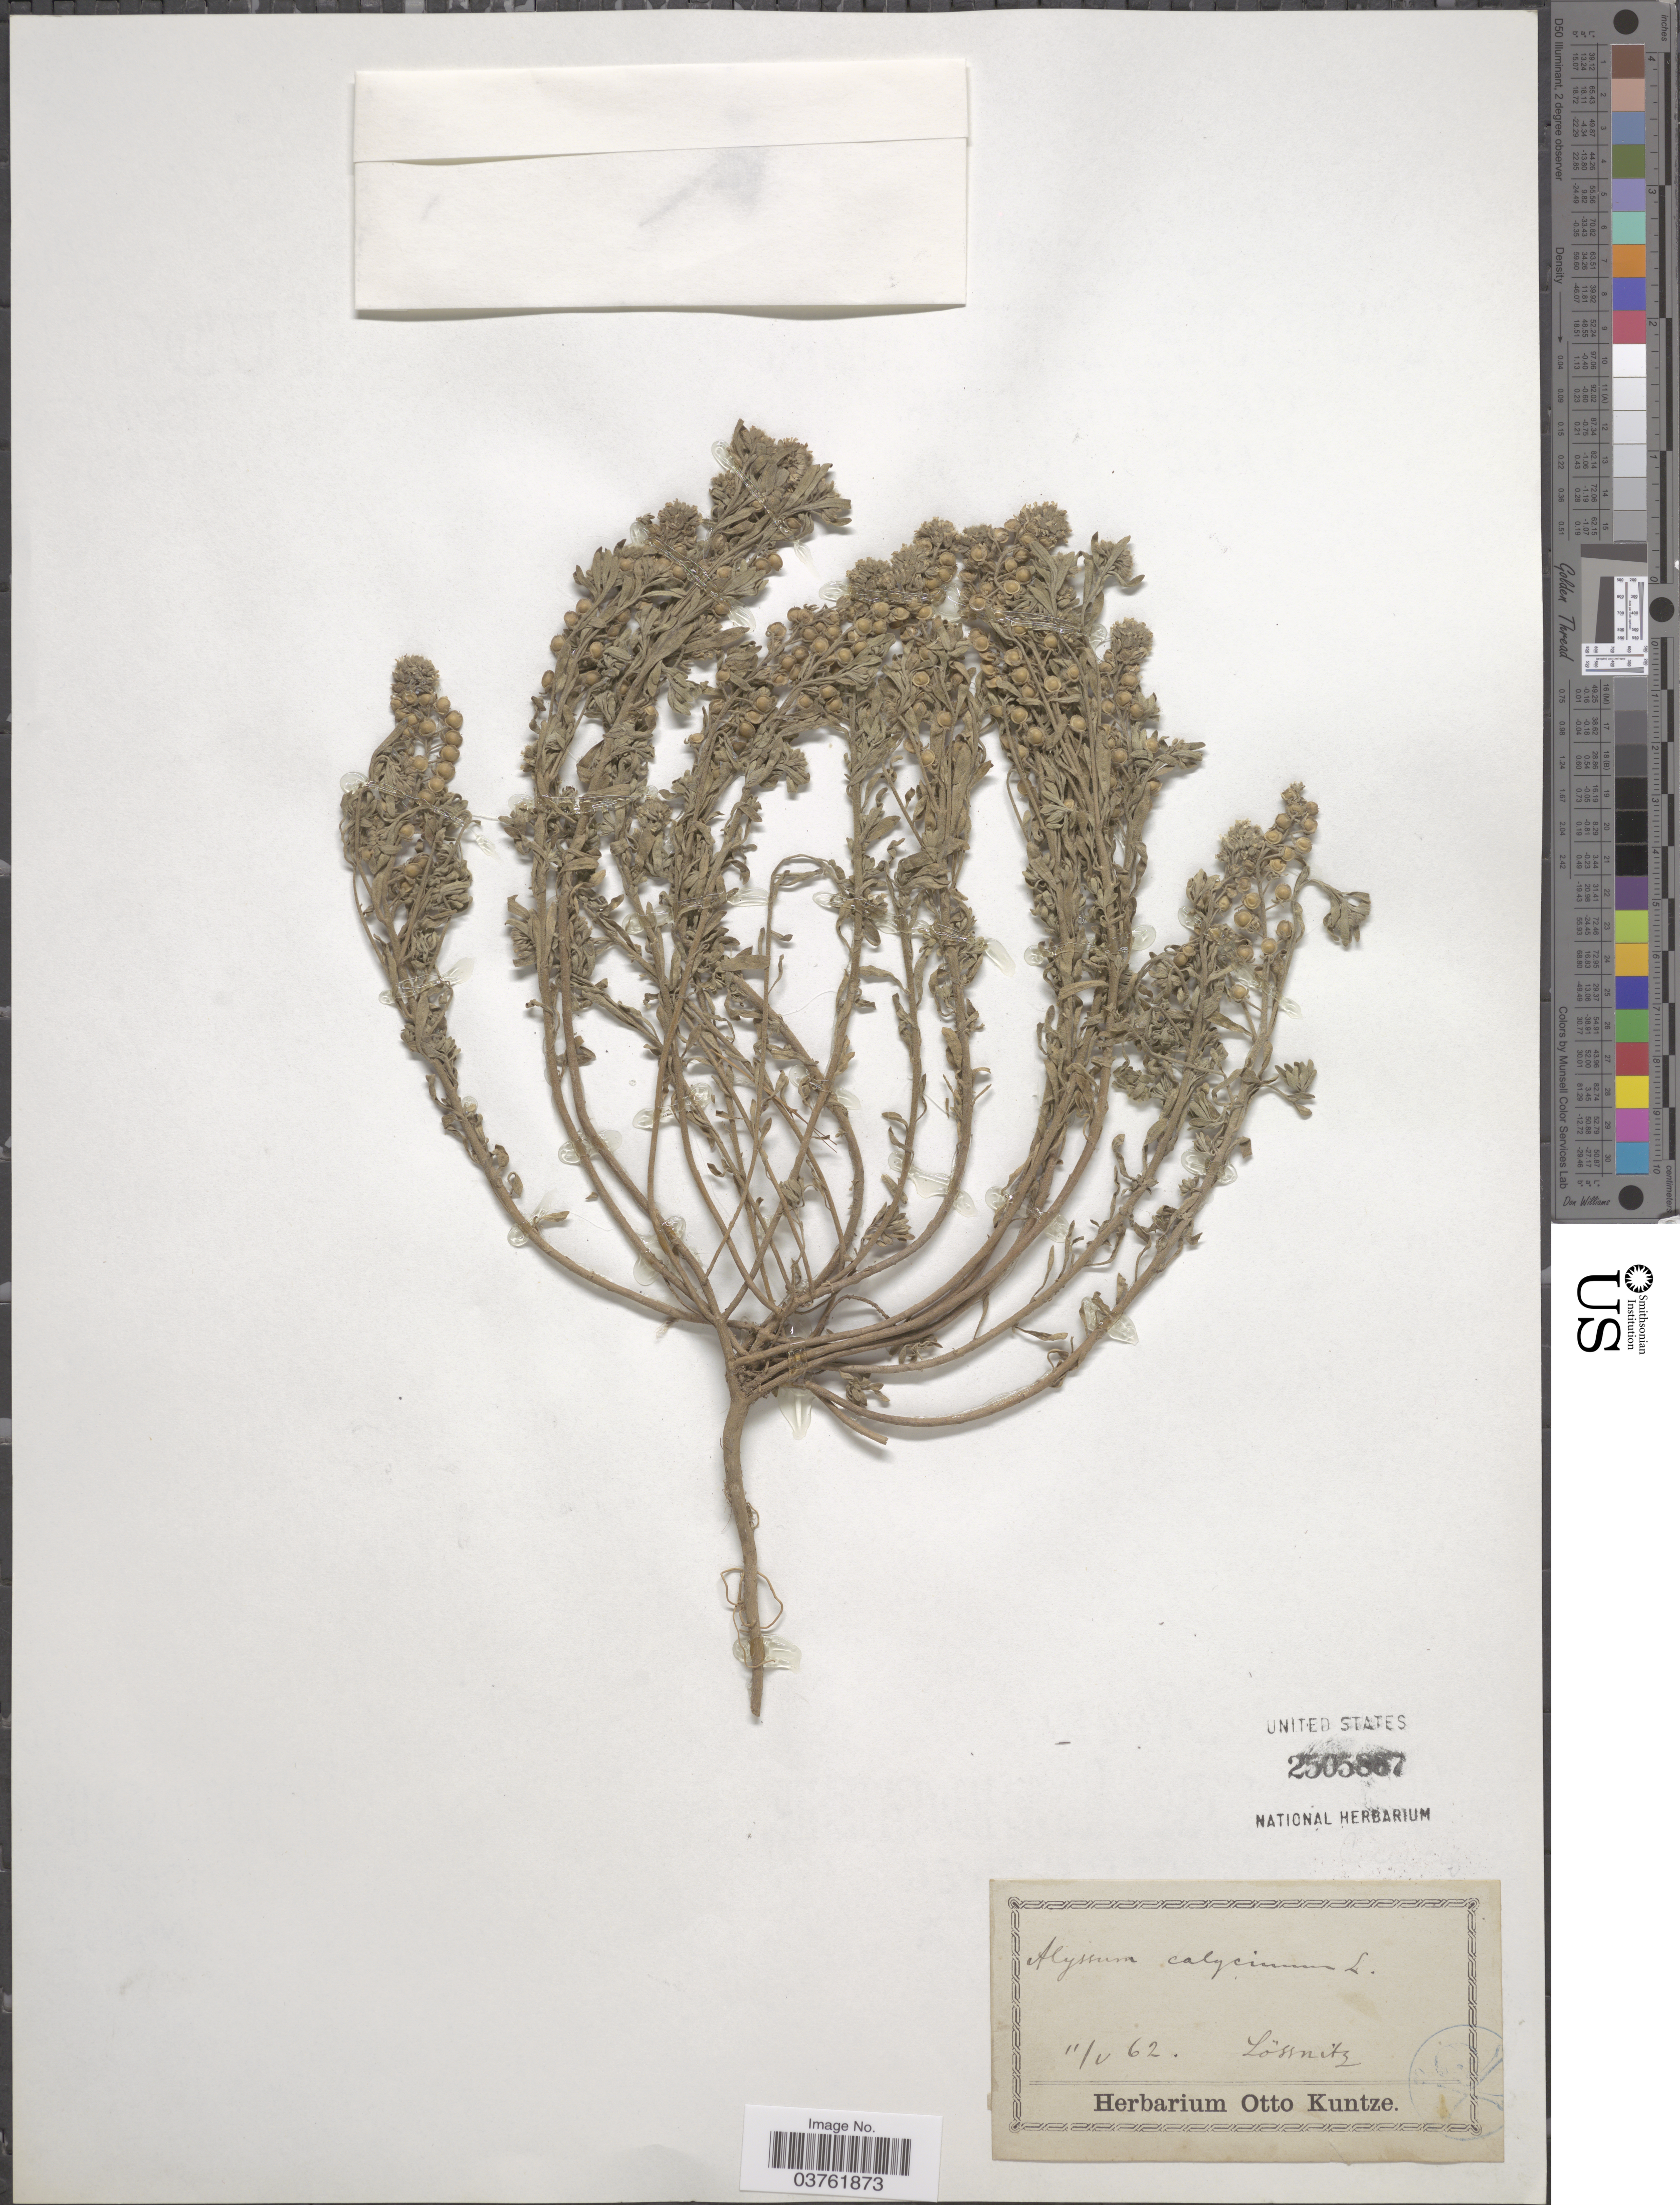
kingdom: Plantae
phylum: Tracheophyta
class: Magnoliopsida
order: Brassicales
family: Brassicaceae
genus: Alyssum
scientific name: Alyssum calycinum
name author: L.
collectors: ex herb. Otto Kuntze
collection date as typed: Transcribed d/m/y: 11/2/62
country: Germany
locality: Lössnitz.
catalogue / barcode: US 2505887